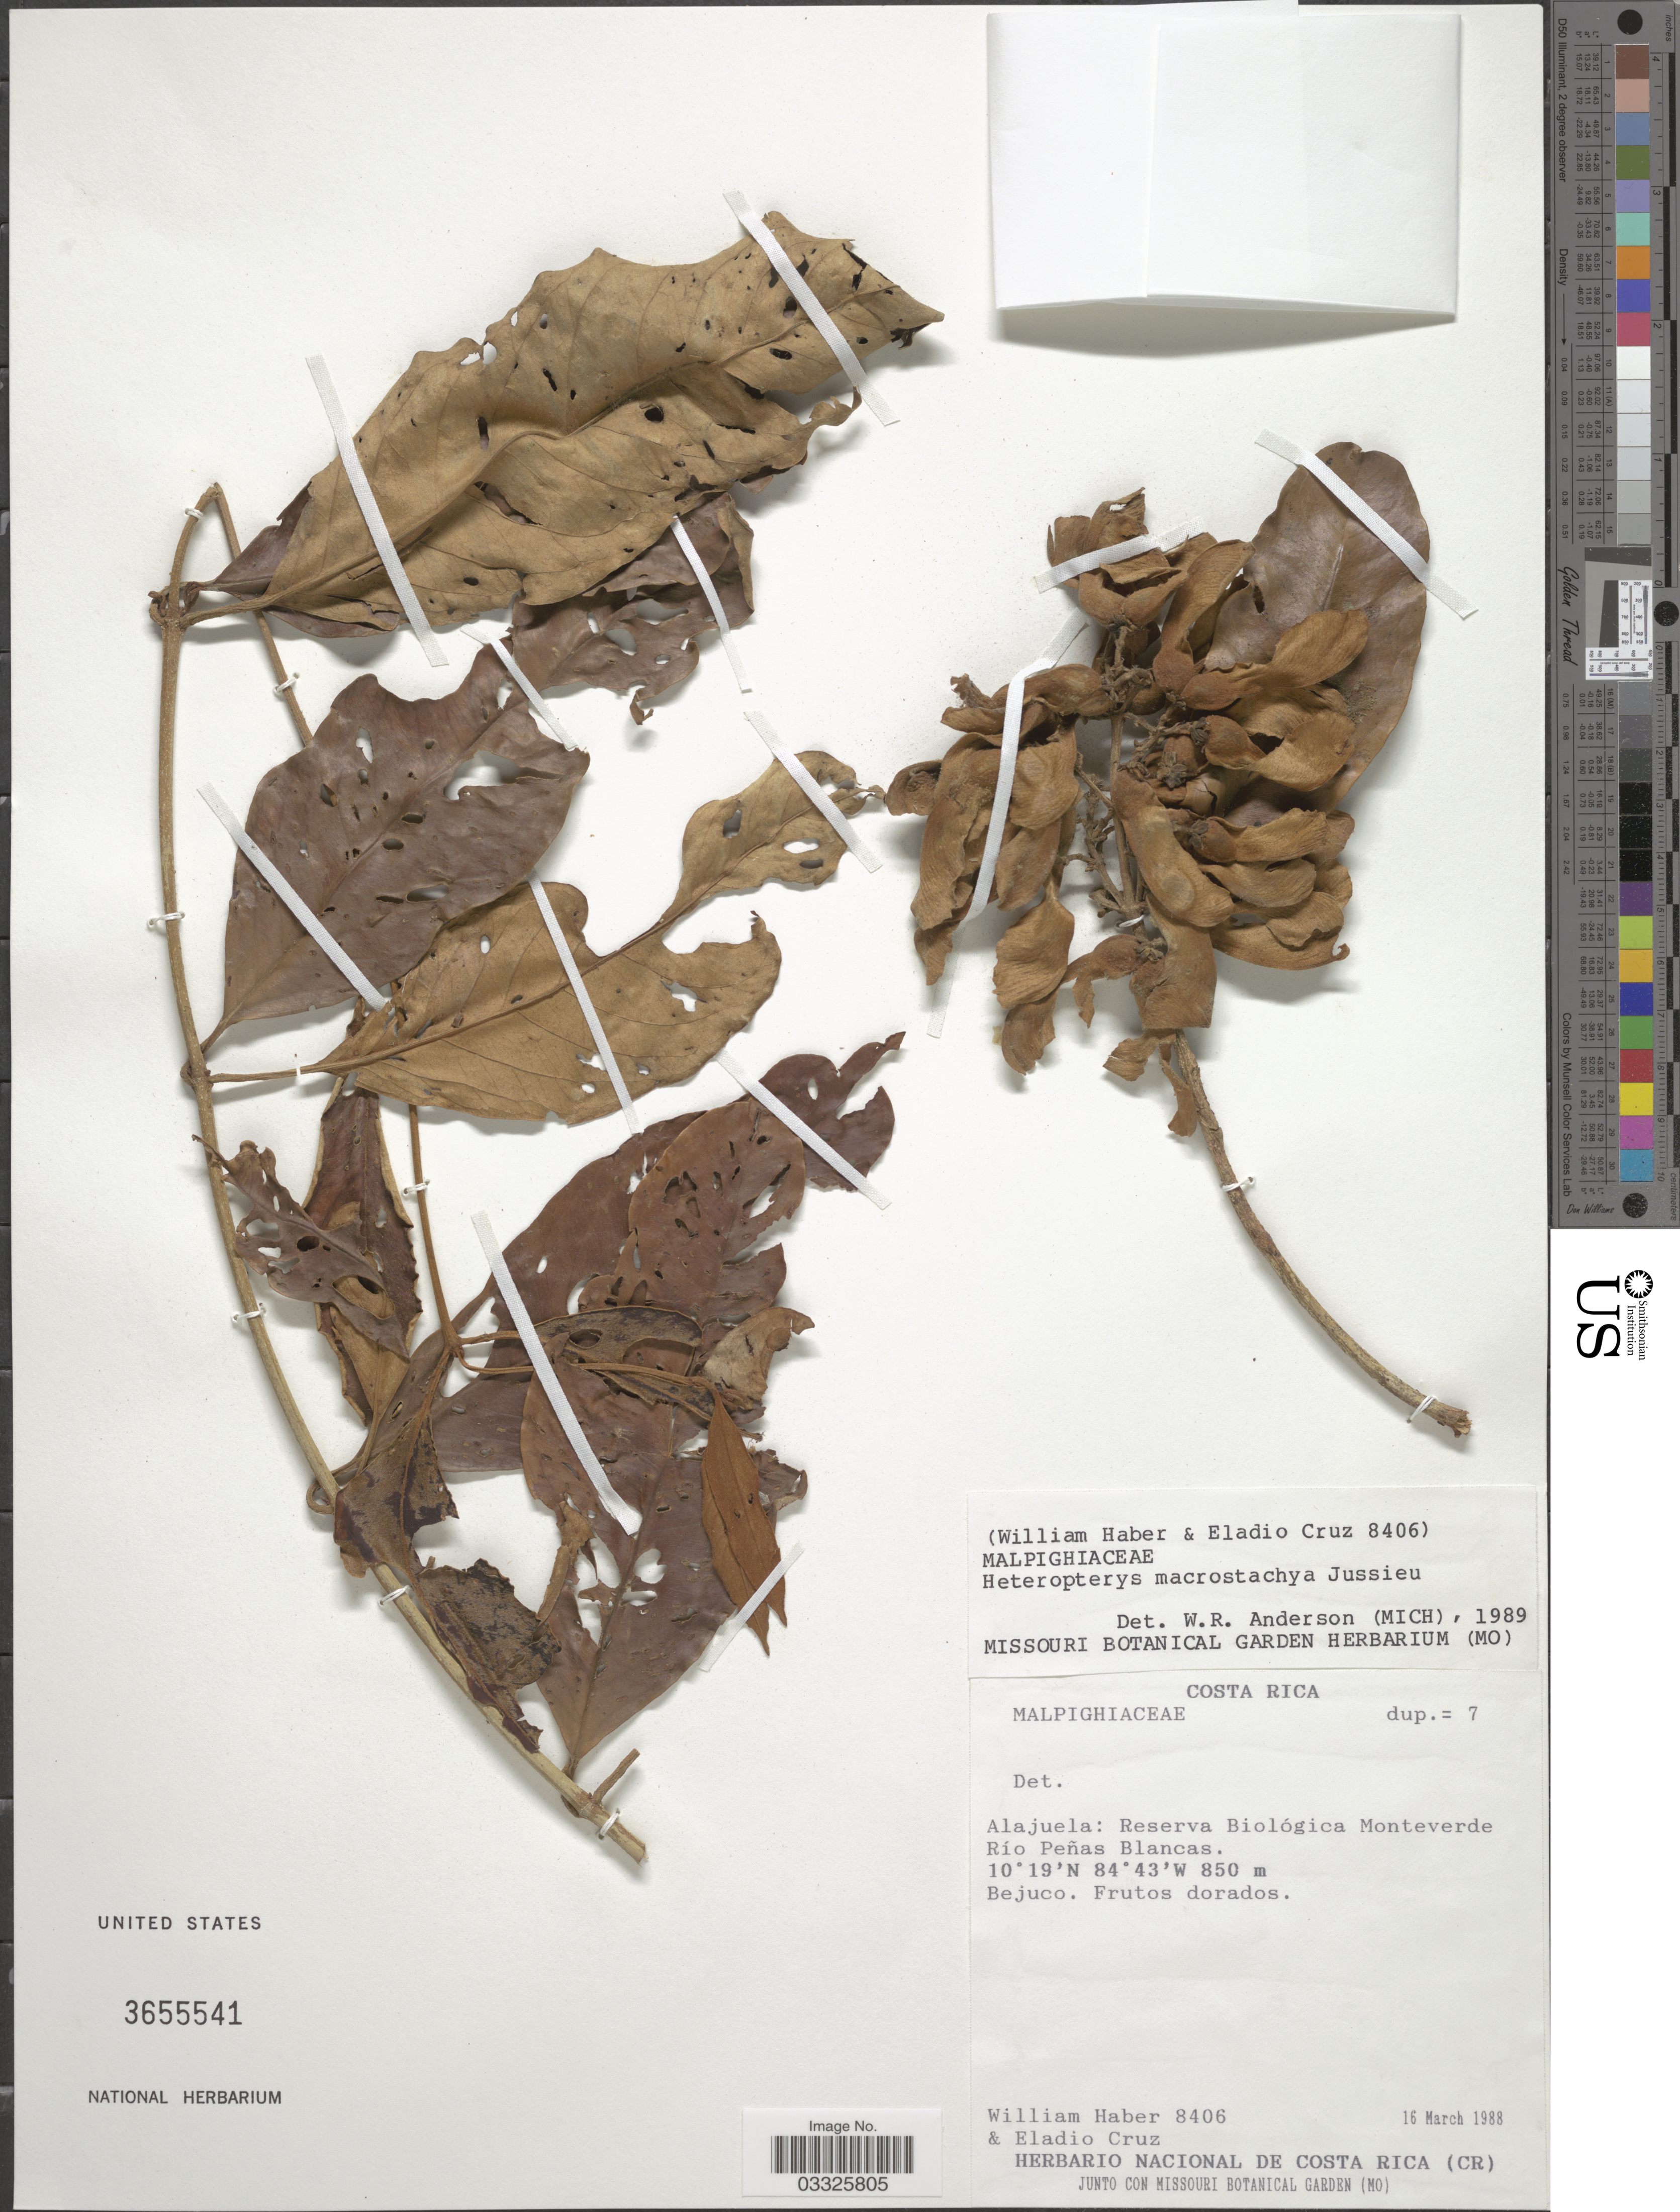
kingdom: Plantae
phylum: Tracheophyta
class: Magnoliopsida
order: Malpighiales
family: Malpighiaceae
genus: Heteropterys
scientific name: Heteropterys macrostachya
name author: A. Juss.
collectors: W. Haber & E. Cruz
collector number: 8406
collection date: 1988-03-16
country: Costa Rica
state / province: Alajuela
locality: Reserva Biológica Monteverde Río Peñas Blancas.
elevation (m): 850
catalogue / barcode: US 3655541